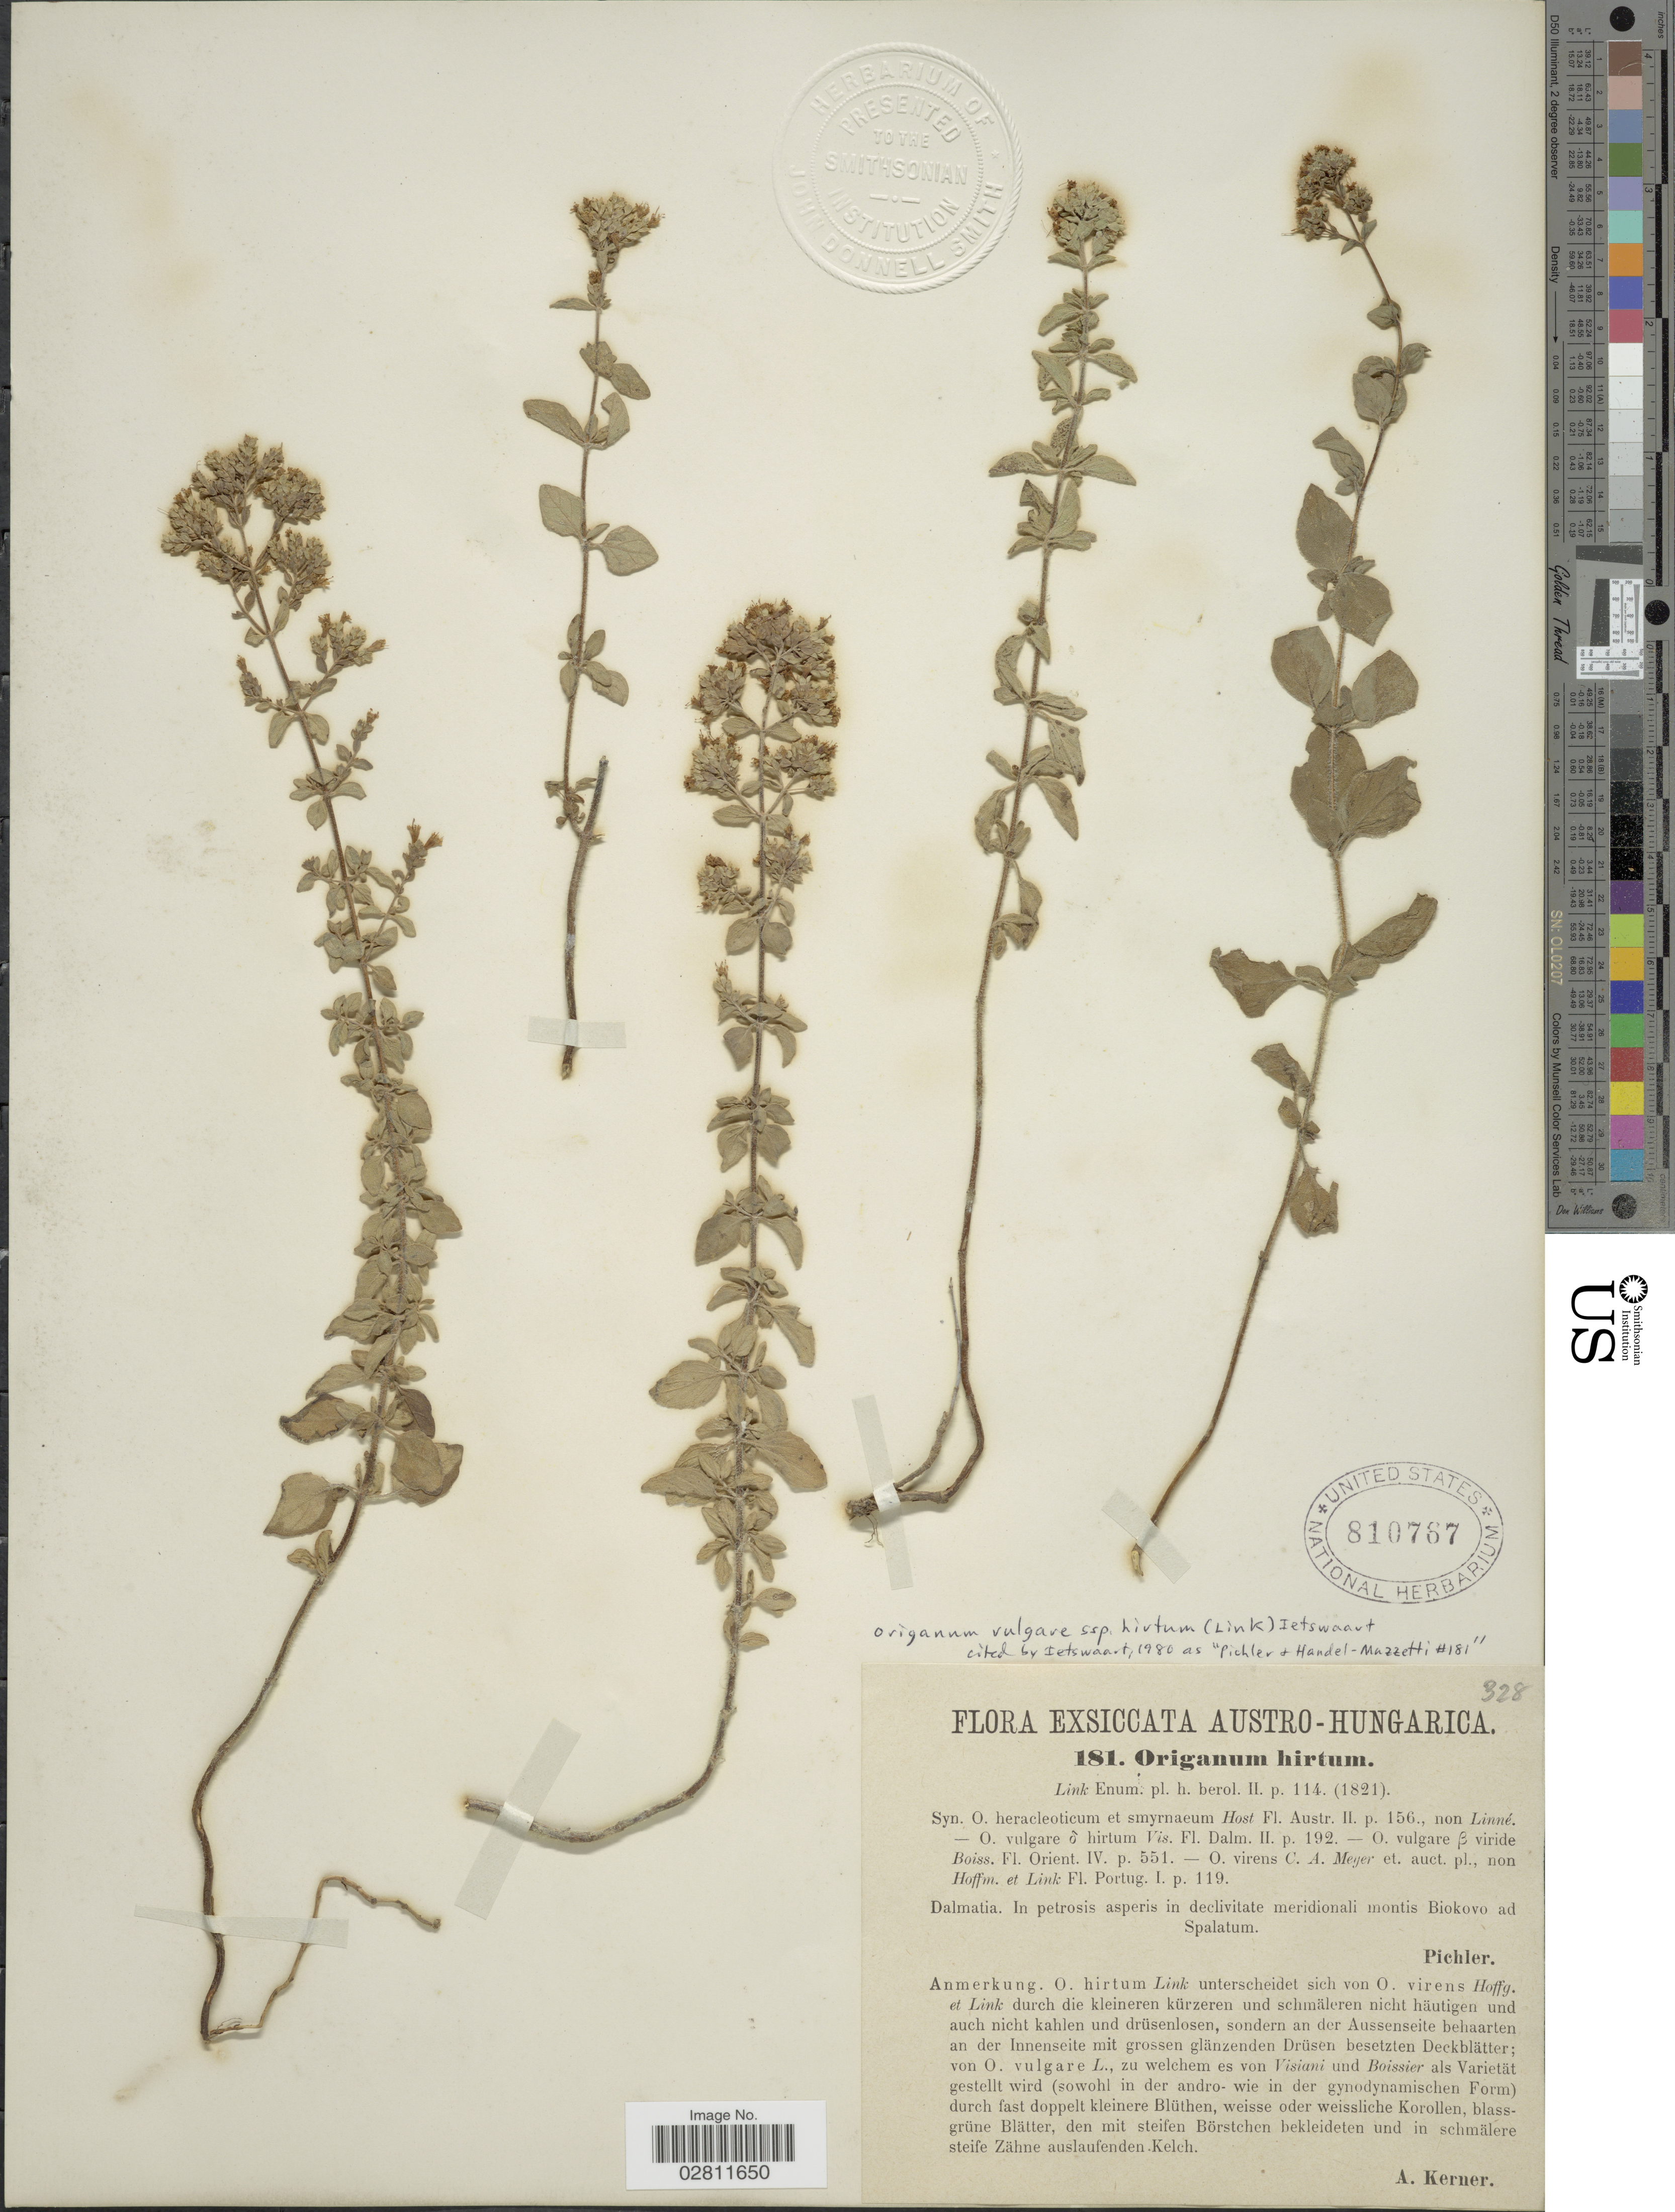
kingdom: Plantae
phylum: Tracheophyta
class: Magnoliopsida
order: Lamiales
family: Lamiaceae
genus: Origanum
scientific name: Origanum vulgare subsp. hirtum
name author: (Link) Ietsw.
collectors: Pichler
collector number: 181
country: Croatia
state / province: Split-Dalmatia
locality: In petrosis asperis in declivitate meridionali montis Biokovo ad Spalatum.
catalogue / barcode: US 810767